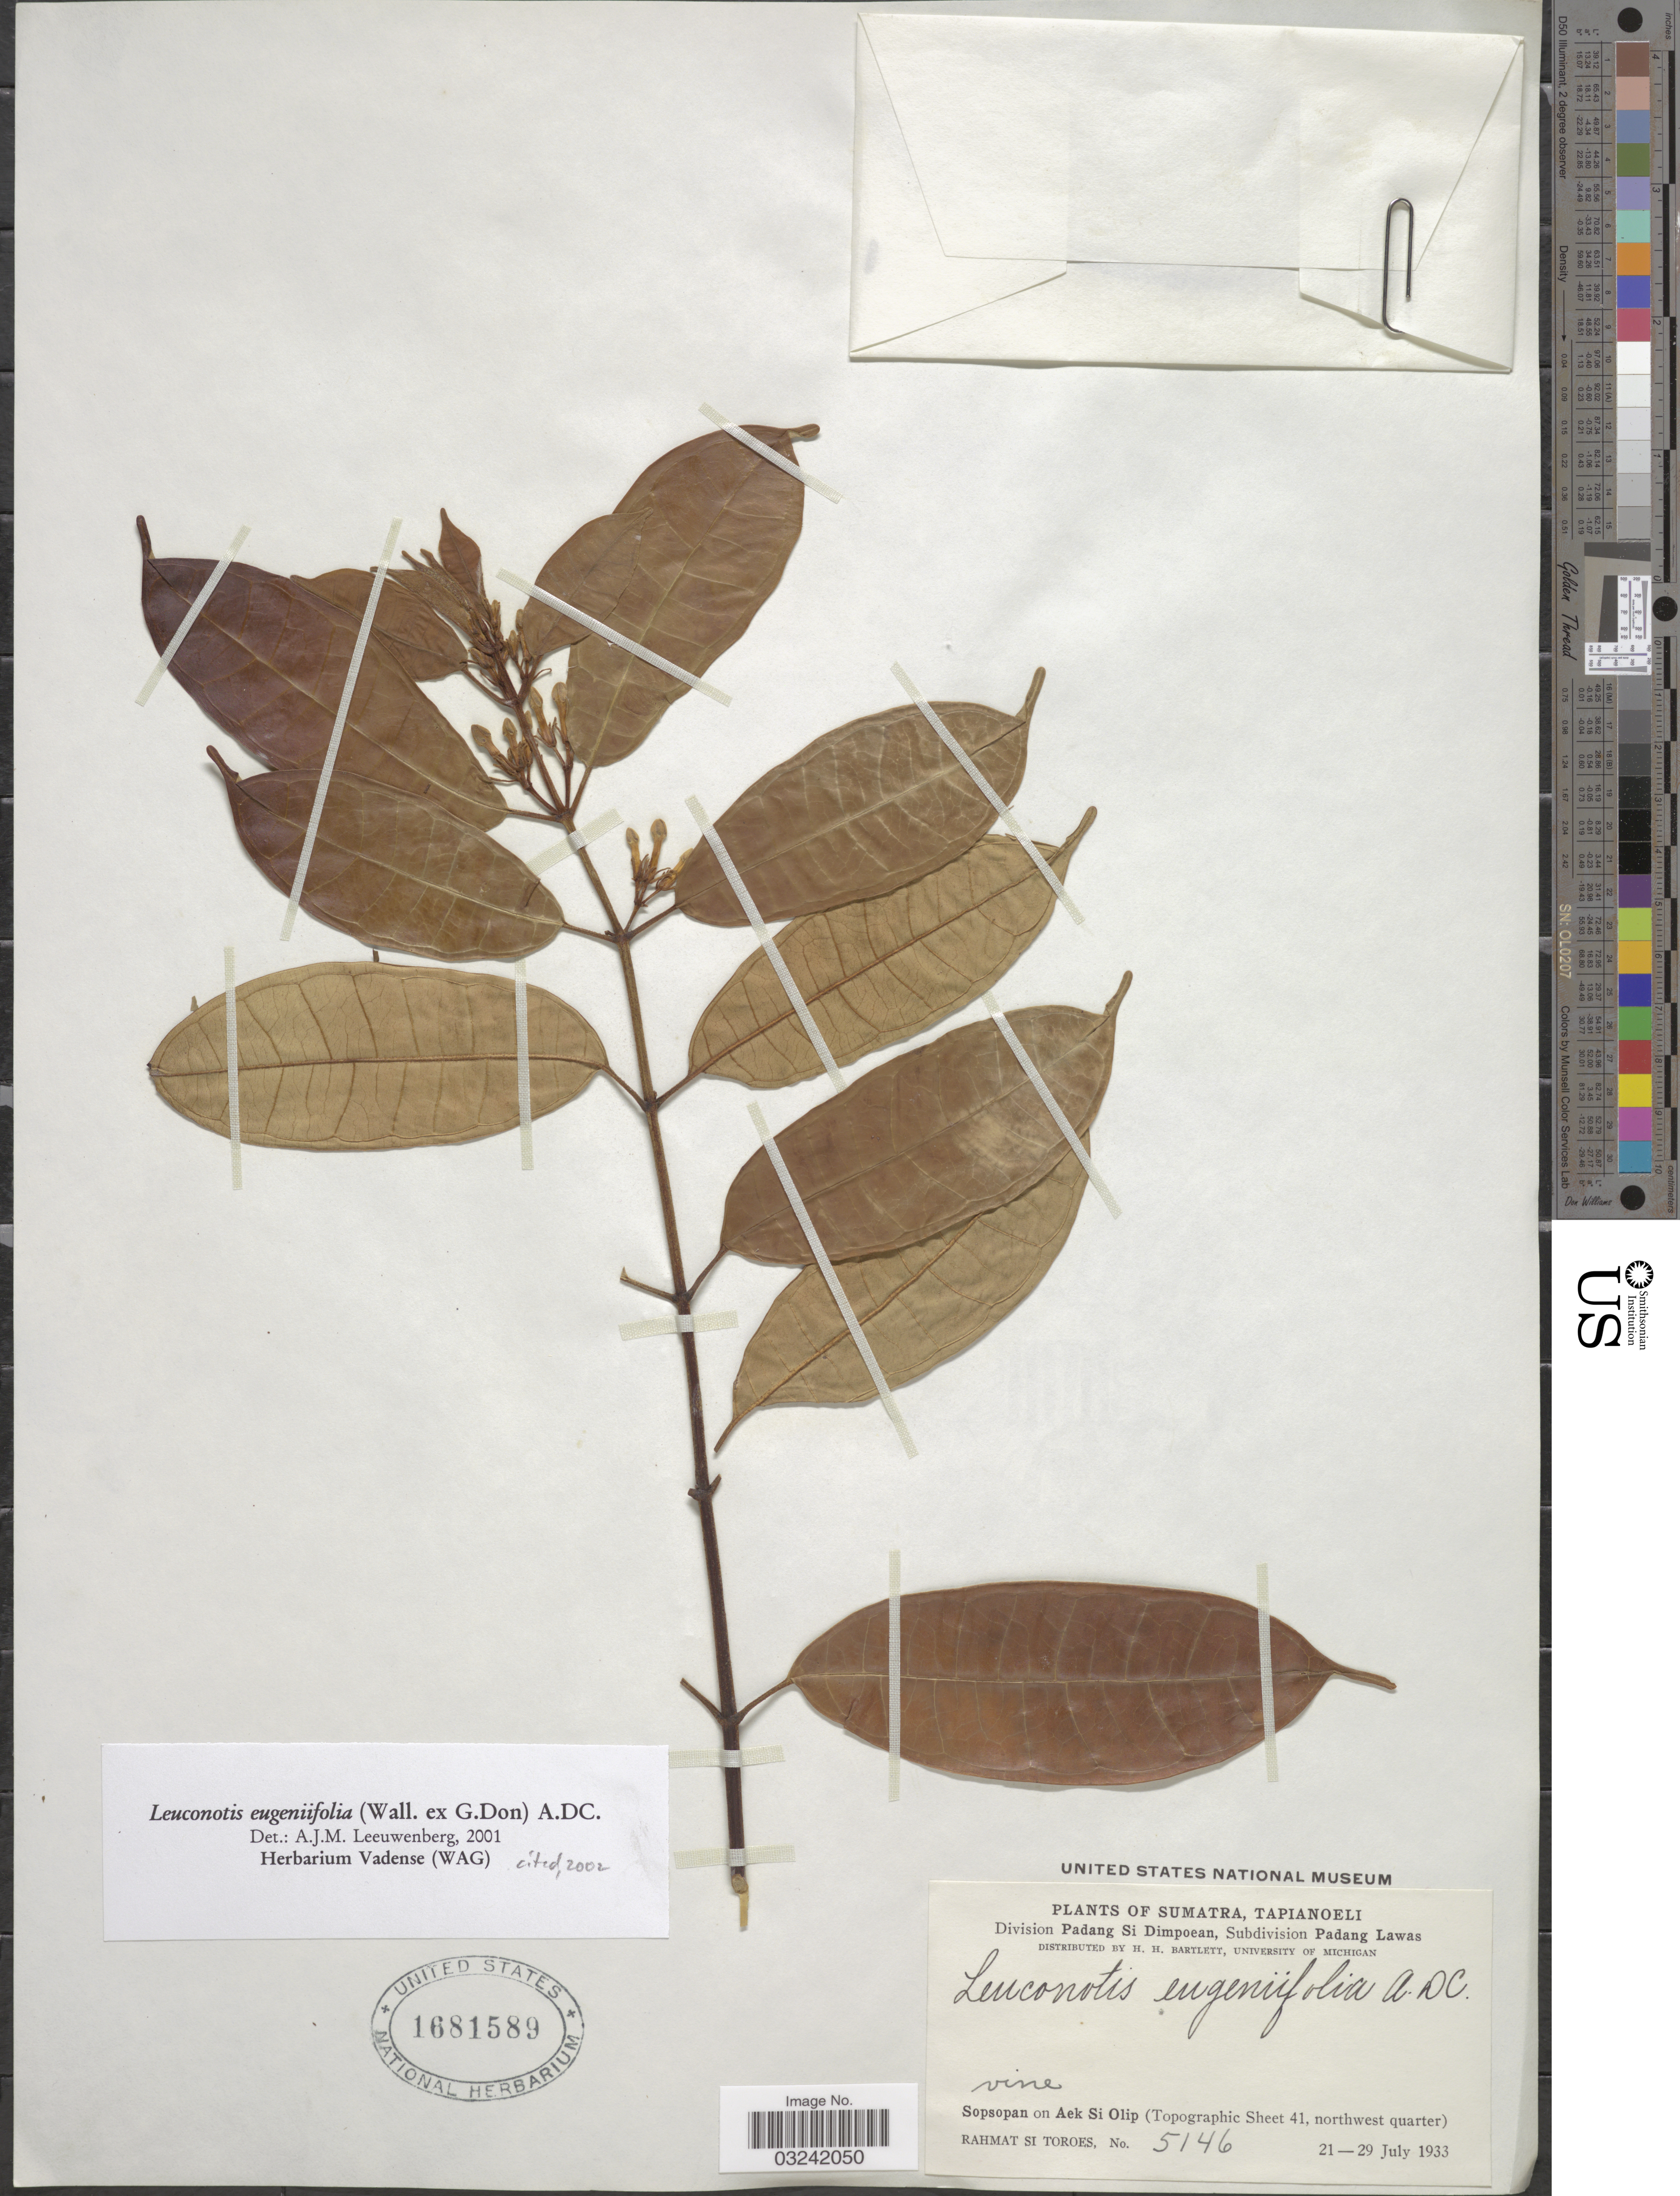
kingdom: Plantae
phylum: Tracheophyta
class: Magnoliopsida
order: Gentianales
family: Apocynaceae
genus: Leuconotis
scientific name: Leuconotis eugeniifolius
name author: DC.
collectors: Rahmat Si Boeea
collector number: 5146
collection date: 1933-07-21/1933-07-29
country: Indonesia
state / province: Sumatra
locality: Sumatra, Tapianoeli, Division Padang Si Dimpoean, Subdivision Padang Lawas, Sopsopan on Aek Si Olip (Topographic Sheet 41, northwest quarter).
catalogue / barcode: US 1681589